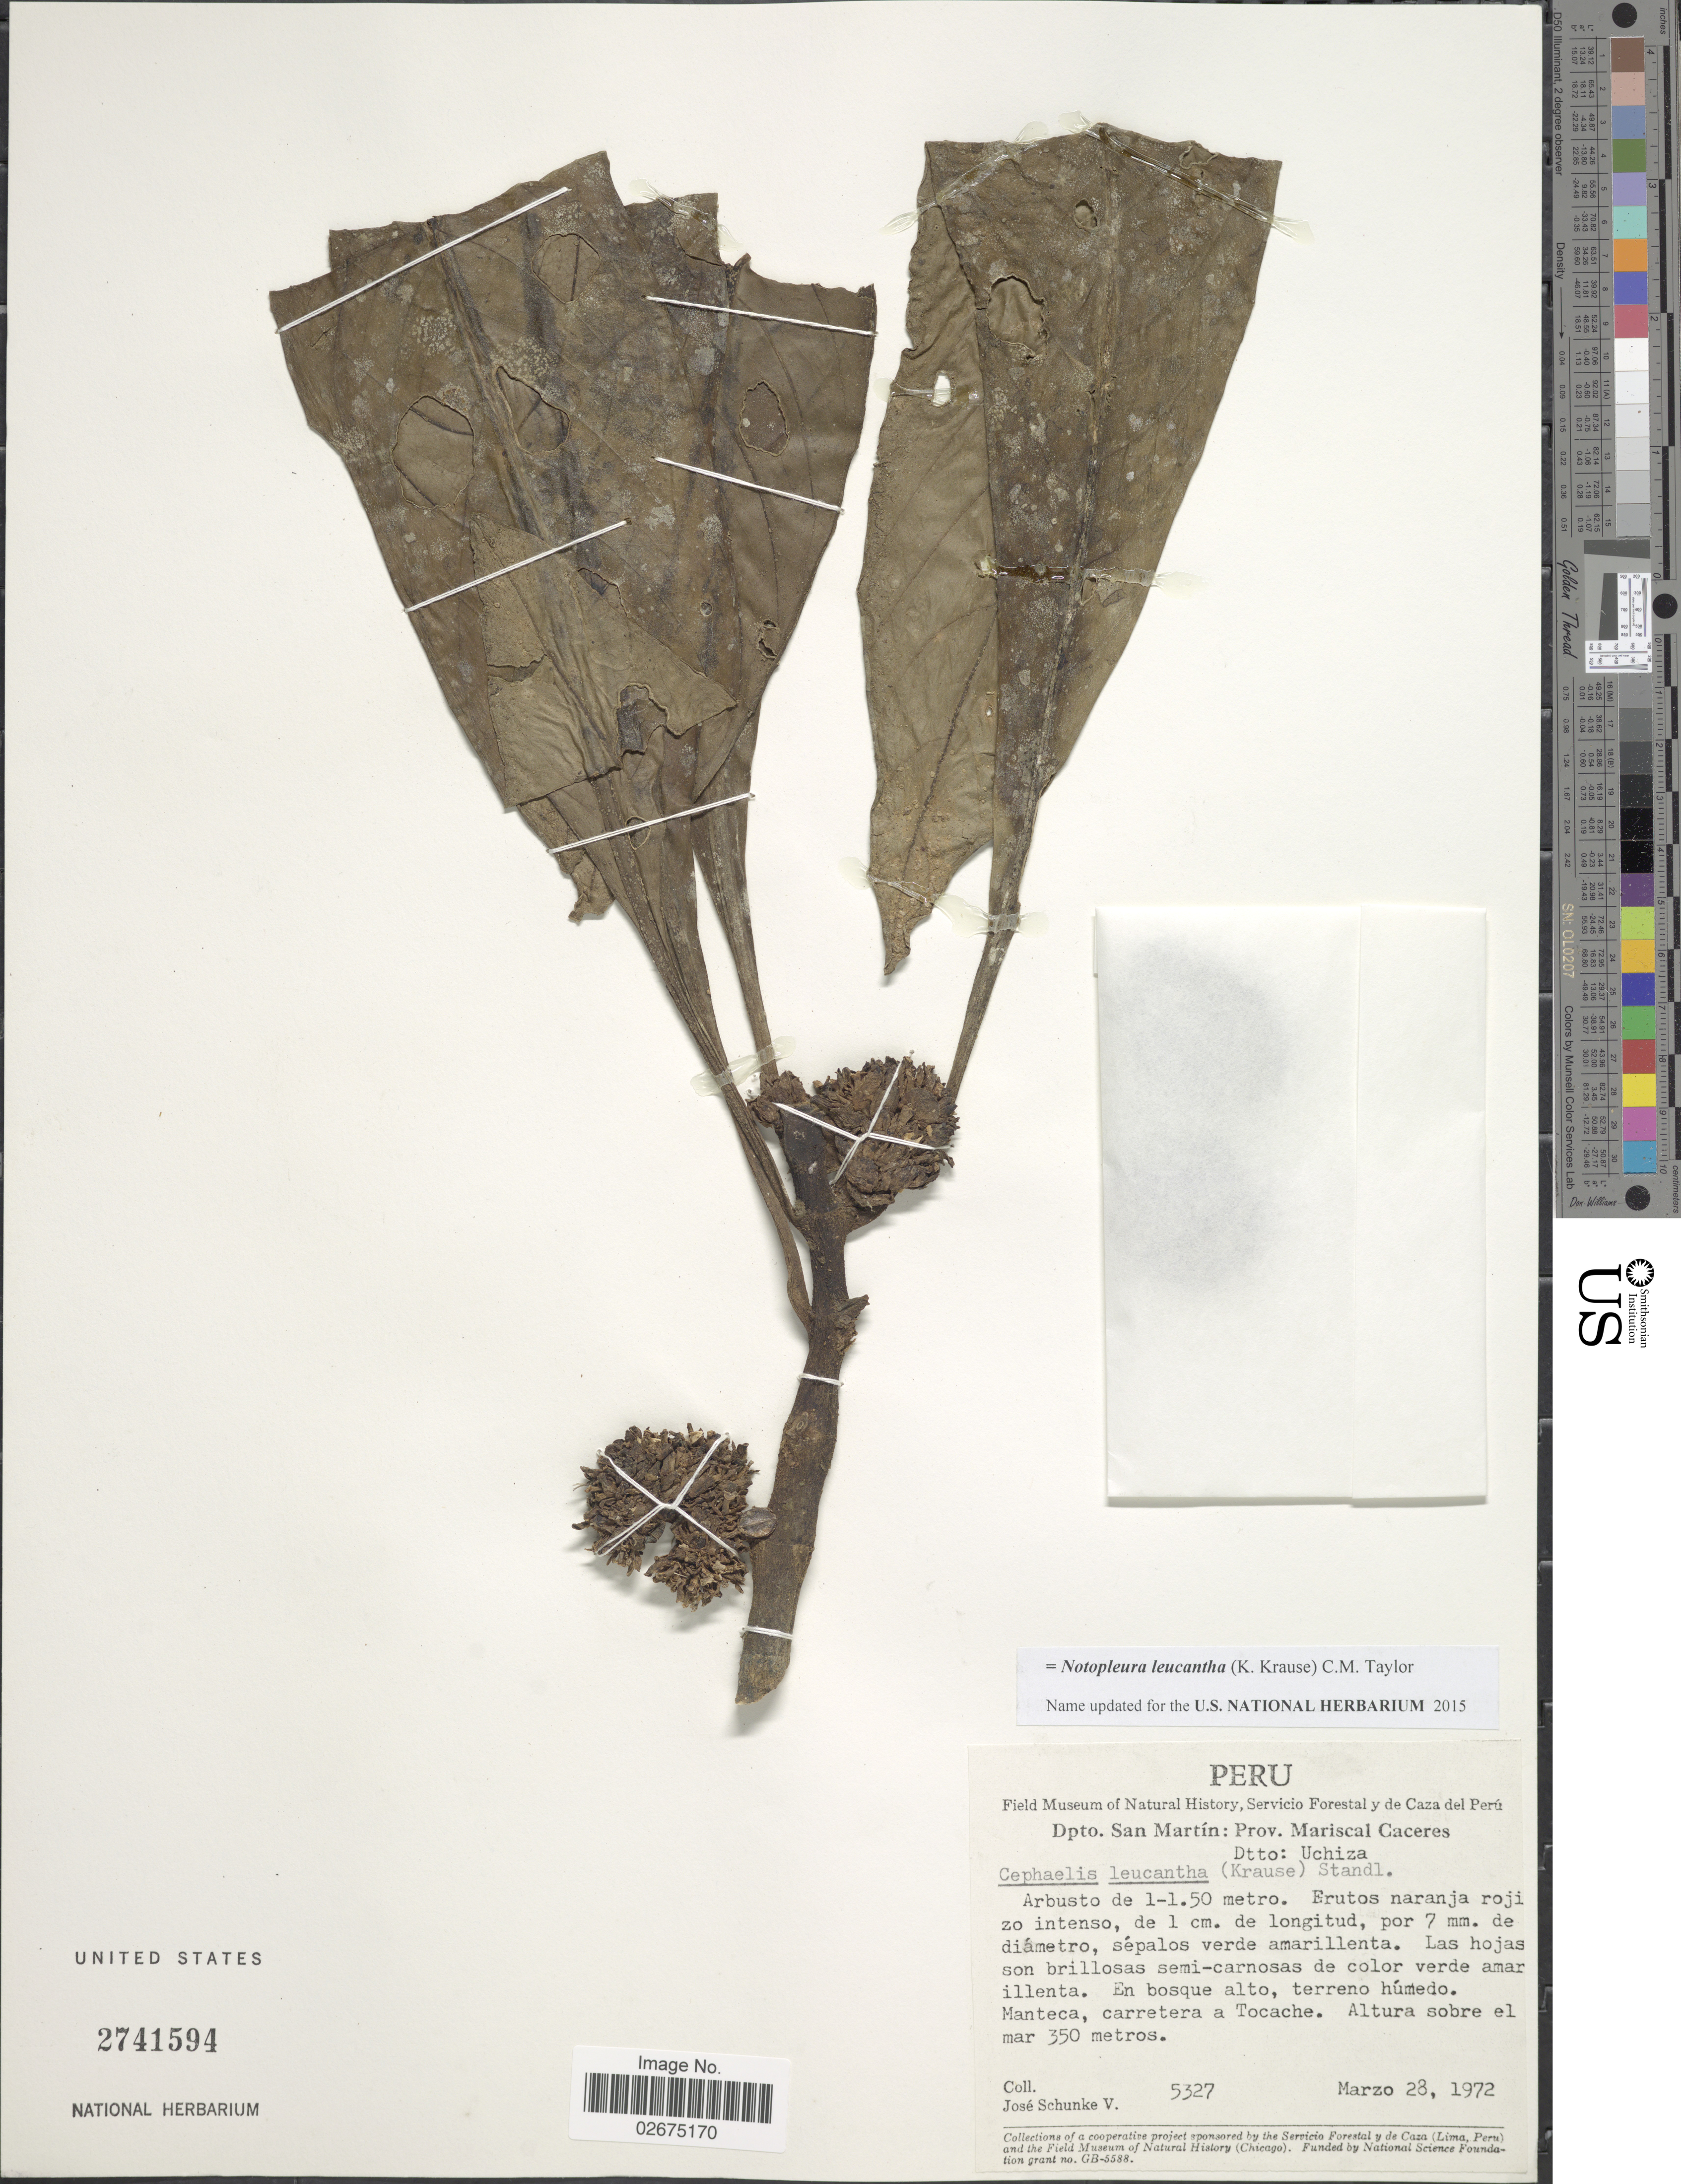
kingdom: Plantae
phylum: Tracheophyta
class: Magnoliopsida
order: Gentianales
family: Rubiaceae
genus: Notopleura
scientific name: Notopleura leucantha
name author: (K. Krause) C.M. Taylor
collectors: J. Schunke Vigo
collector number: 5327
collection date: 1972-03-28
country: Peru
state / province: San Martín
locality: Prov. Mariscal Caceres. Dtto: Uchiza. Manteca, carretera a Tocache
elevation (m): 350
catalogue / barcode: US 2741594